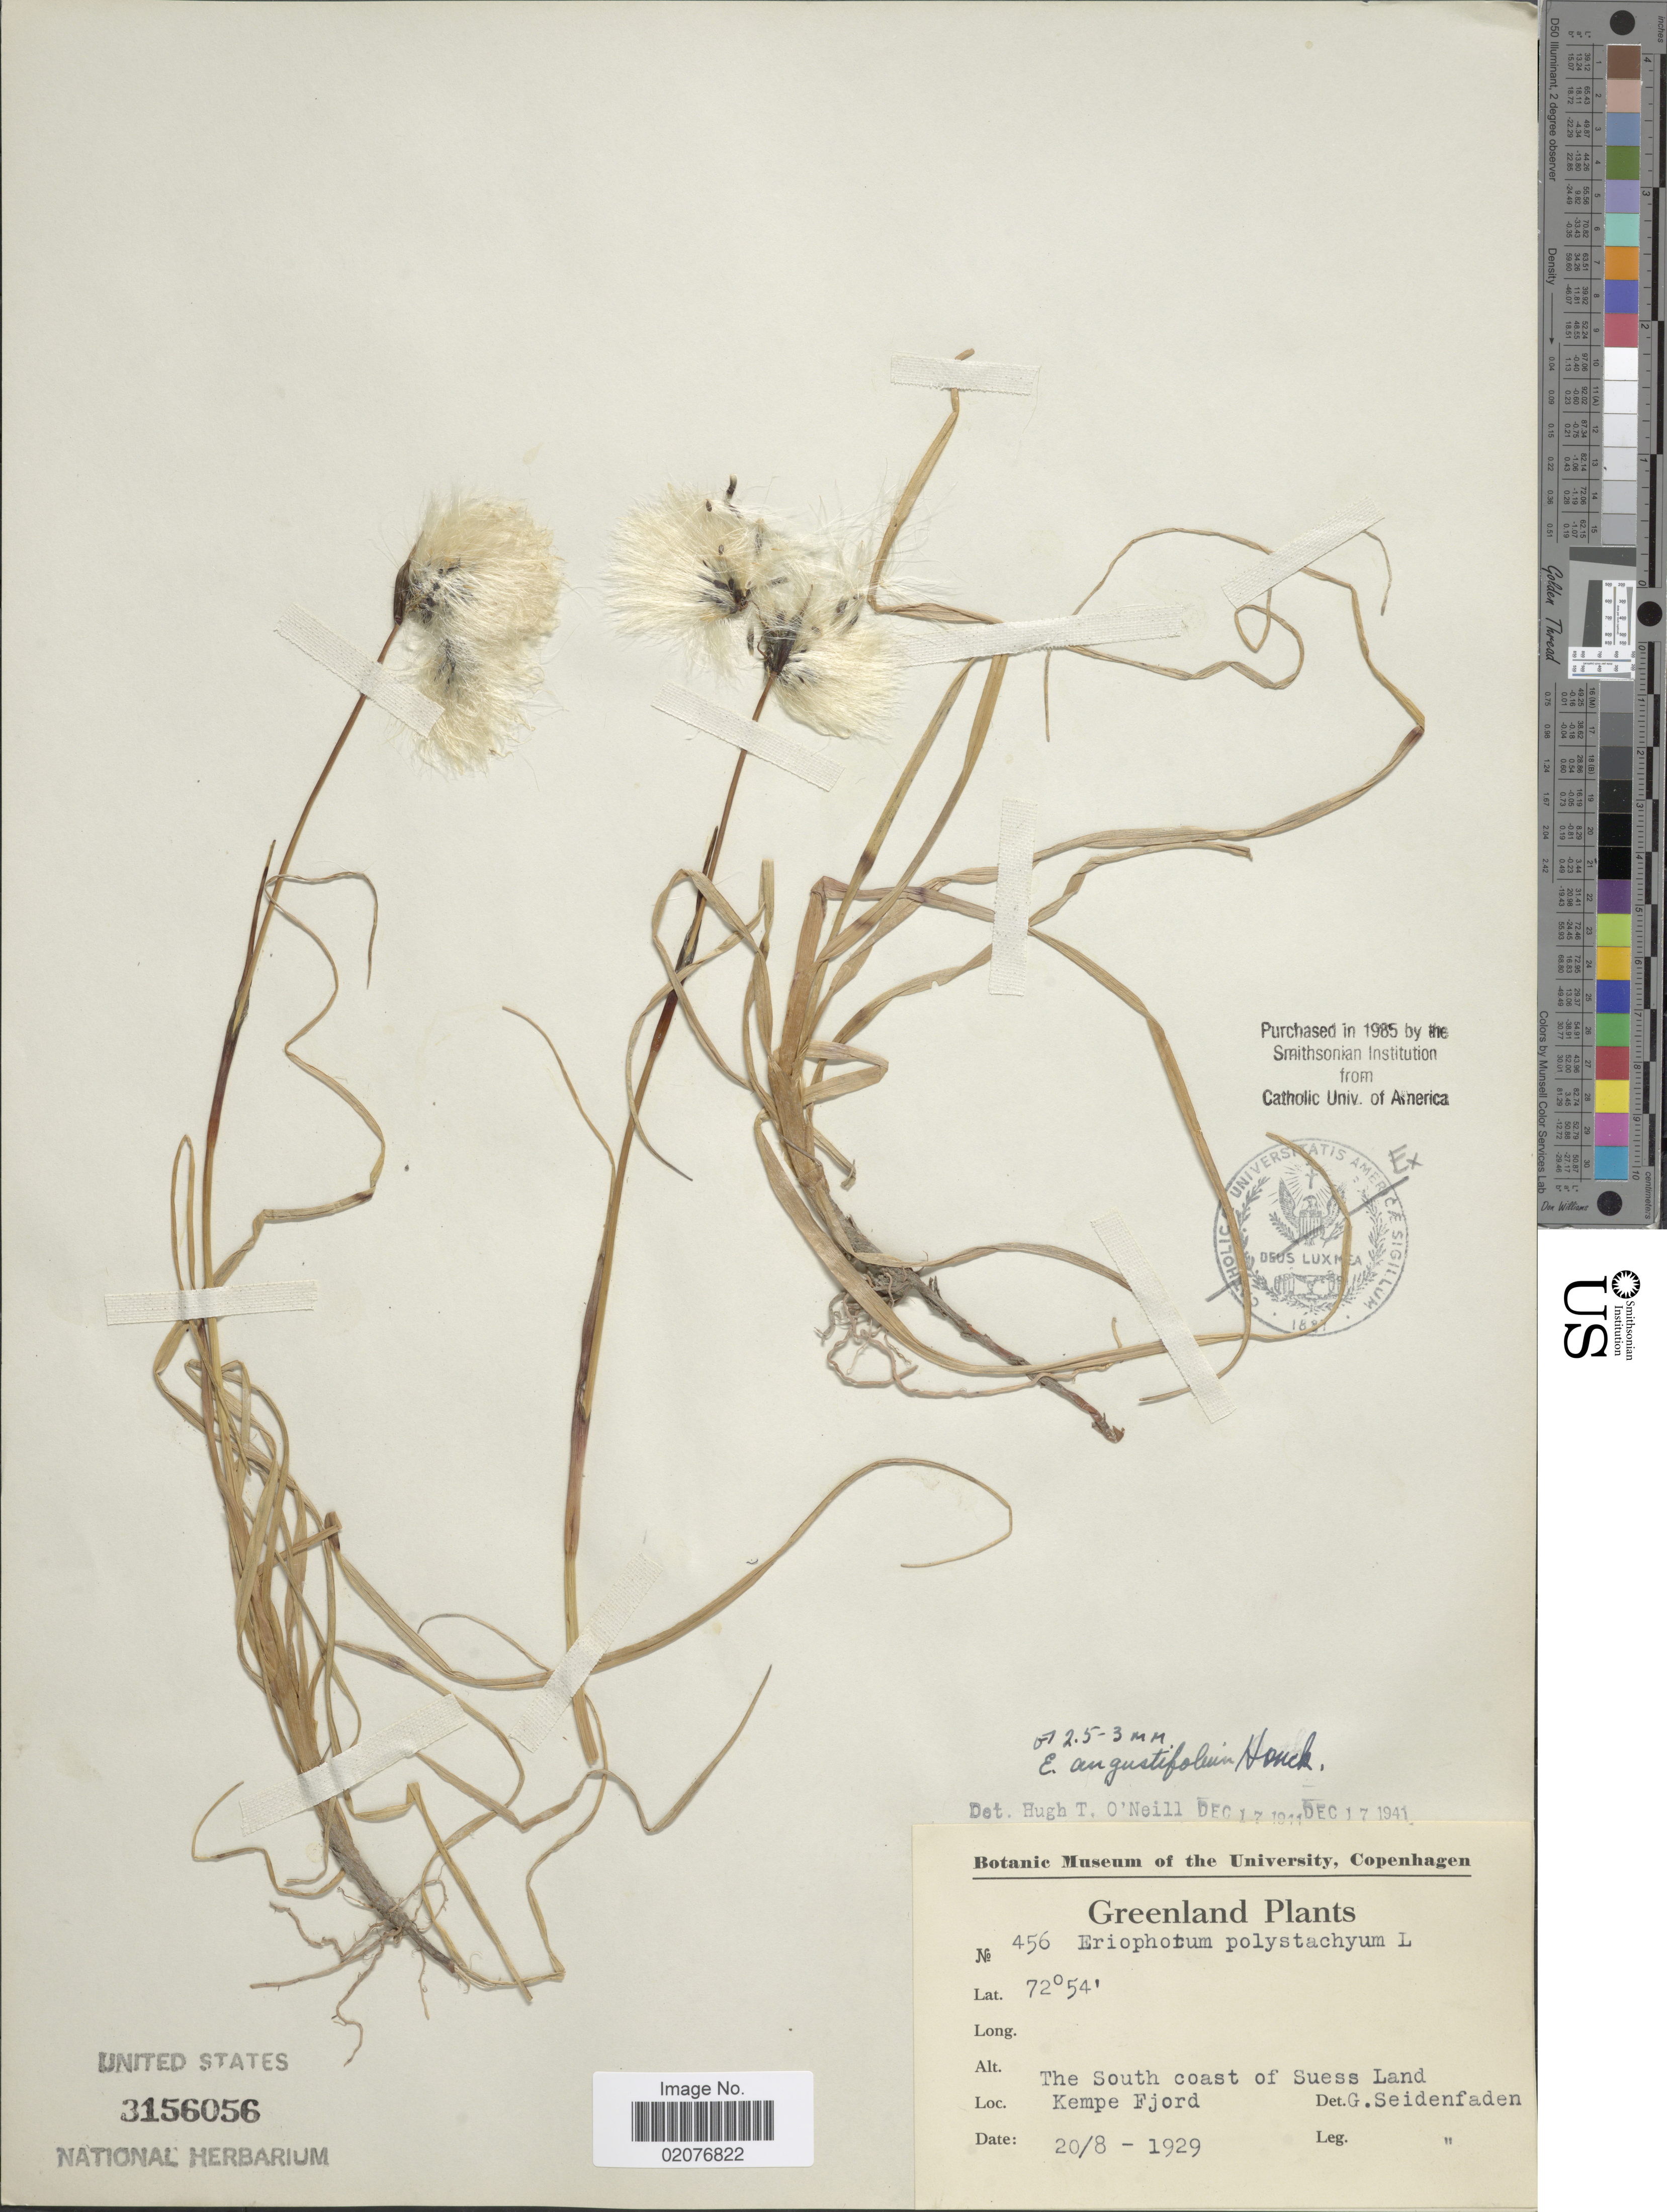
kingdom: Plantae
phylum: Tracheophyta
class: Liliopsida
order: Poales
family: Cyperaceae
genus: Eriophorum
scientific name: Eriophorum angustifolium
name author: Honck.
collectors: G. Seidenfaden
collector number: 456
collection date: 1929-08-20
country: Greenland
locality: The South coast of Suess Land Kempe Fjord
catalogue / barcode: US 3156056